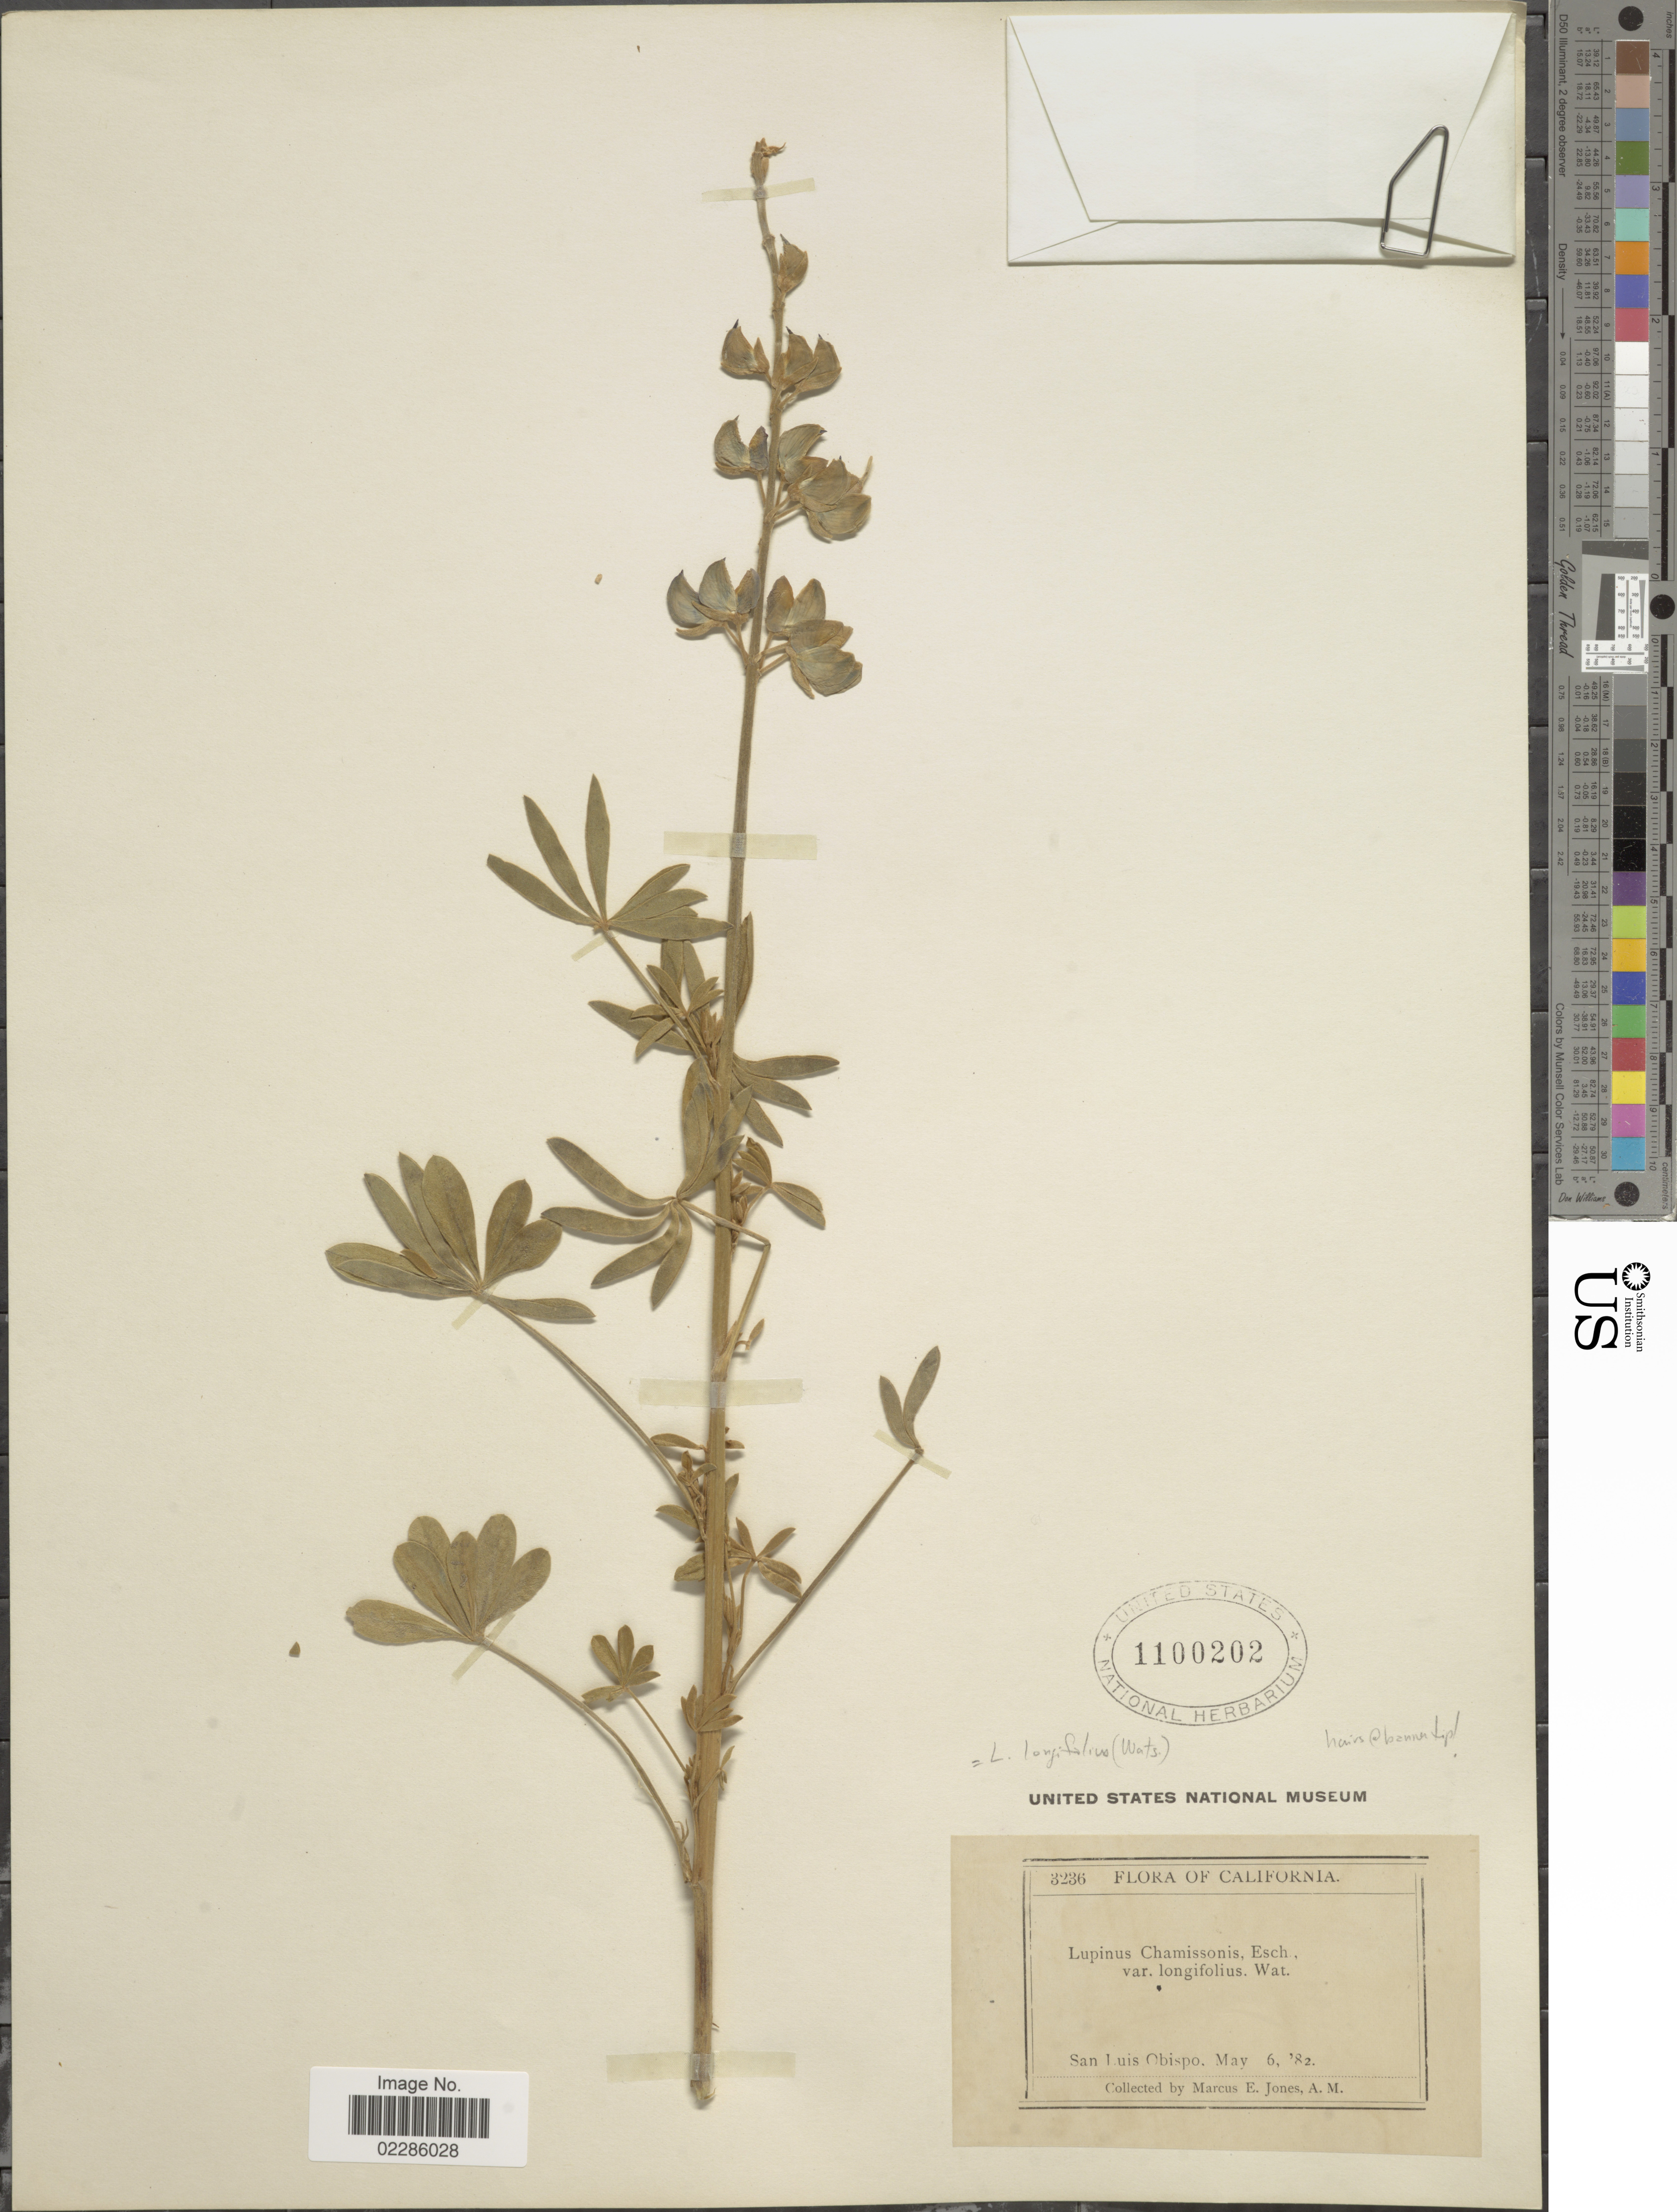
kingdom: Plantae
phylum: Tracheophyta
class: Magnoliopsida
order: Fabales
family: Fabaceae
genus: Lupinus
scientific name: Lupinus longifolius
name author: (S. Watson) Abrams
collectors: M. E. Jones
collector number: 3236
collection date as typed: Transcribed d/m/y: 6/5/82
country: United States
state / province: California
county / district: San Luis Obispo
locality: San Luis Obispo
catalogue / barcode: US 1100202